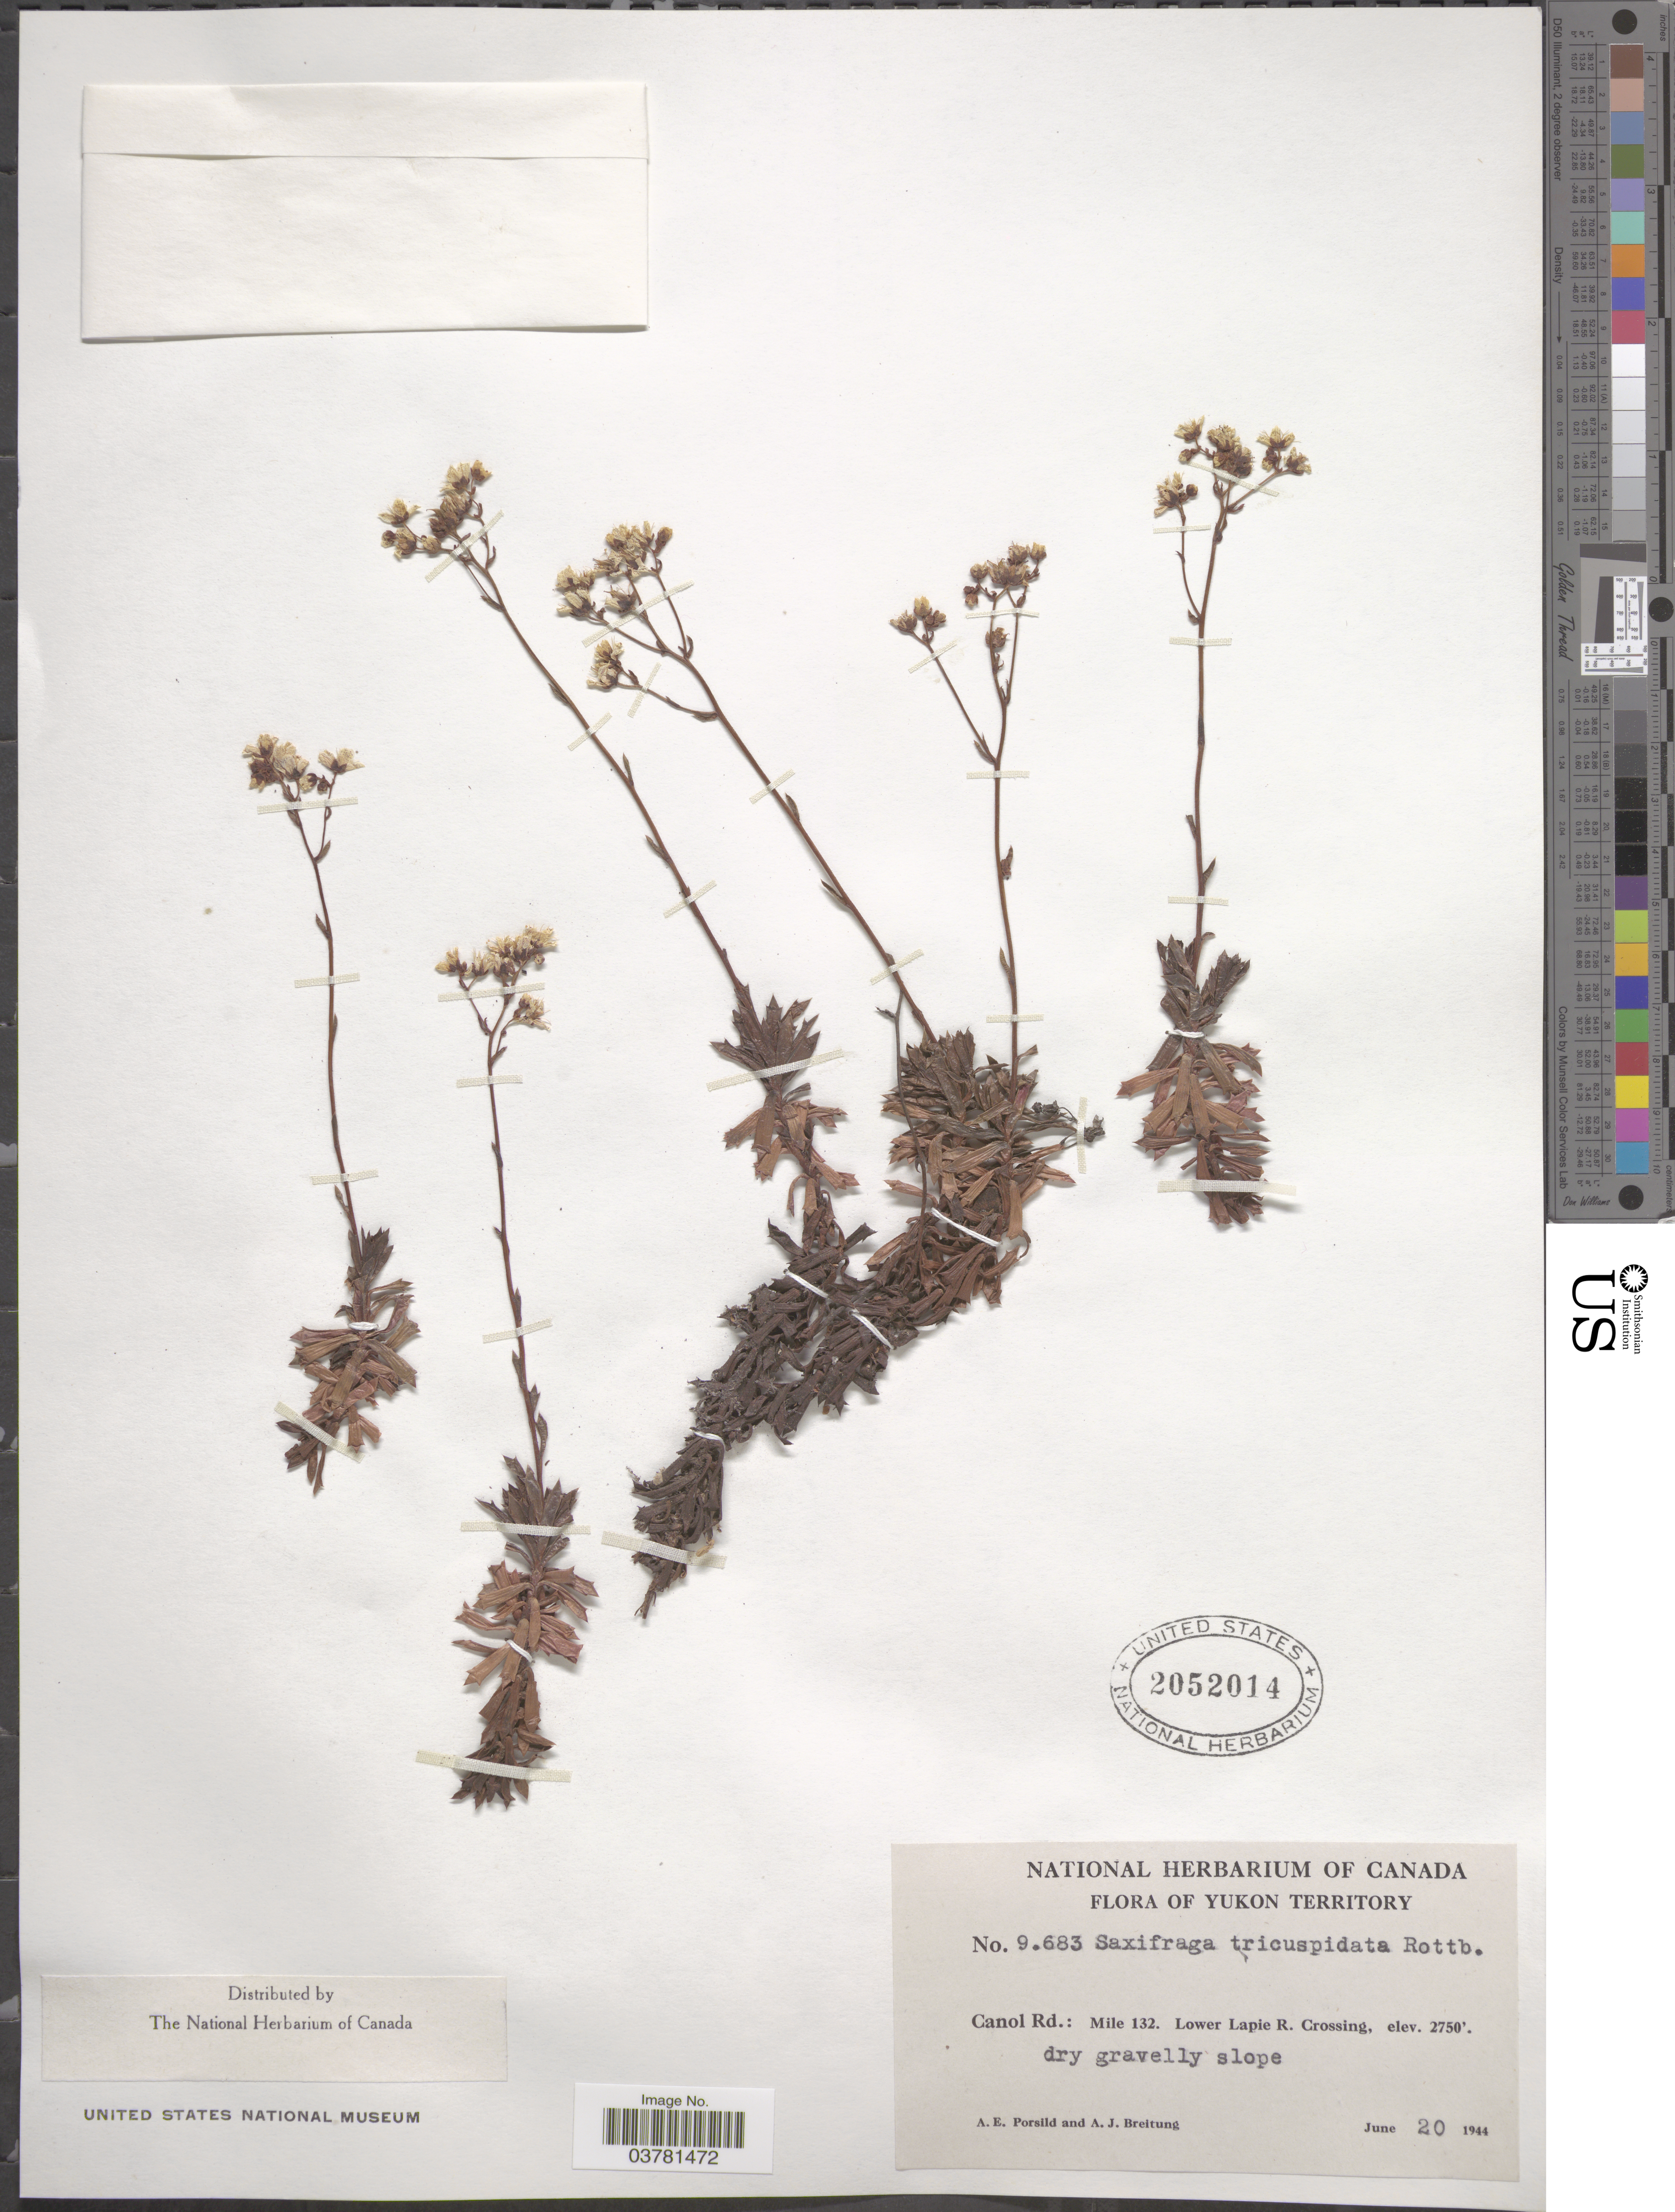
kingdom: Plantae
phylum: Tracheophyta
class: Magnoliopsida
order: Saxifragales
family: Saxifragaceae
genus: Saxifraga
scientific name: Saxifraga tricuspidata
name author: Rottb.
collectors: A. E. Porsild & A. Breitung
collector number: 9683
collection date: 1944-06-20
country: Canada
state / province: Yukon Territory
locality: Canol Rd.: Mile 132. Lower Lapie R. Crossing, dry gravelly slope.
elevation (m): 838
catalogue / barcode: US 2052014